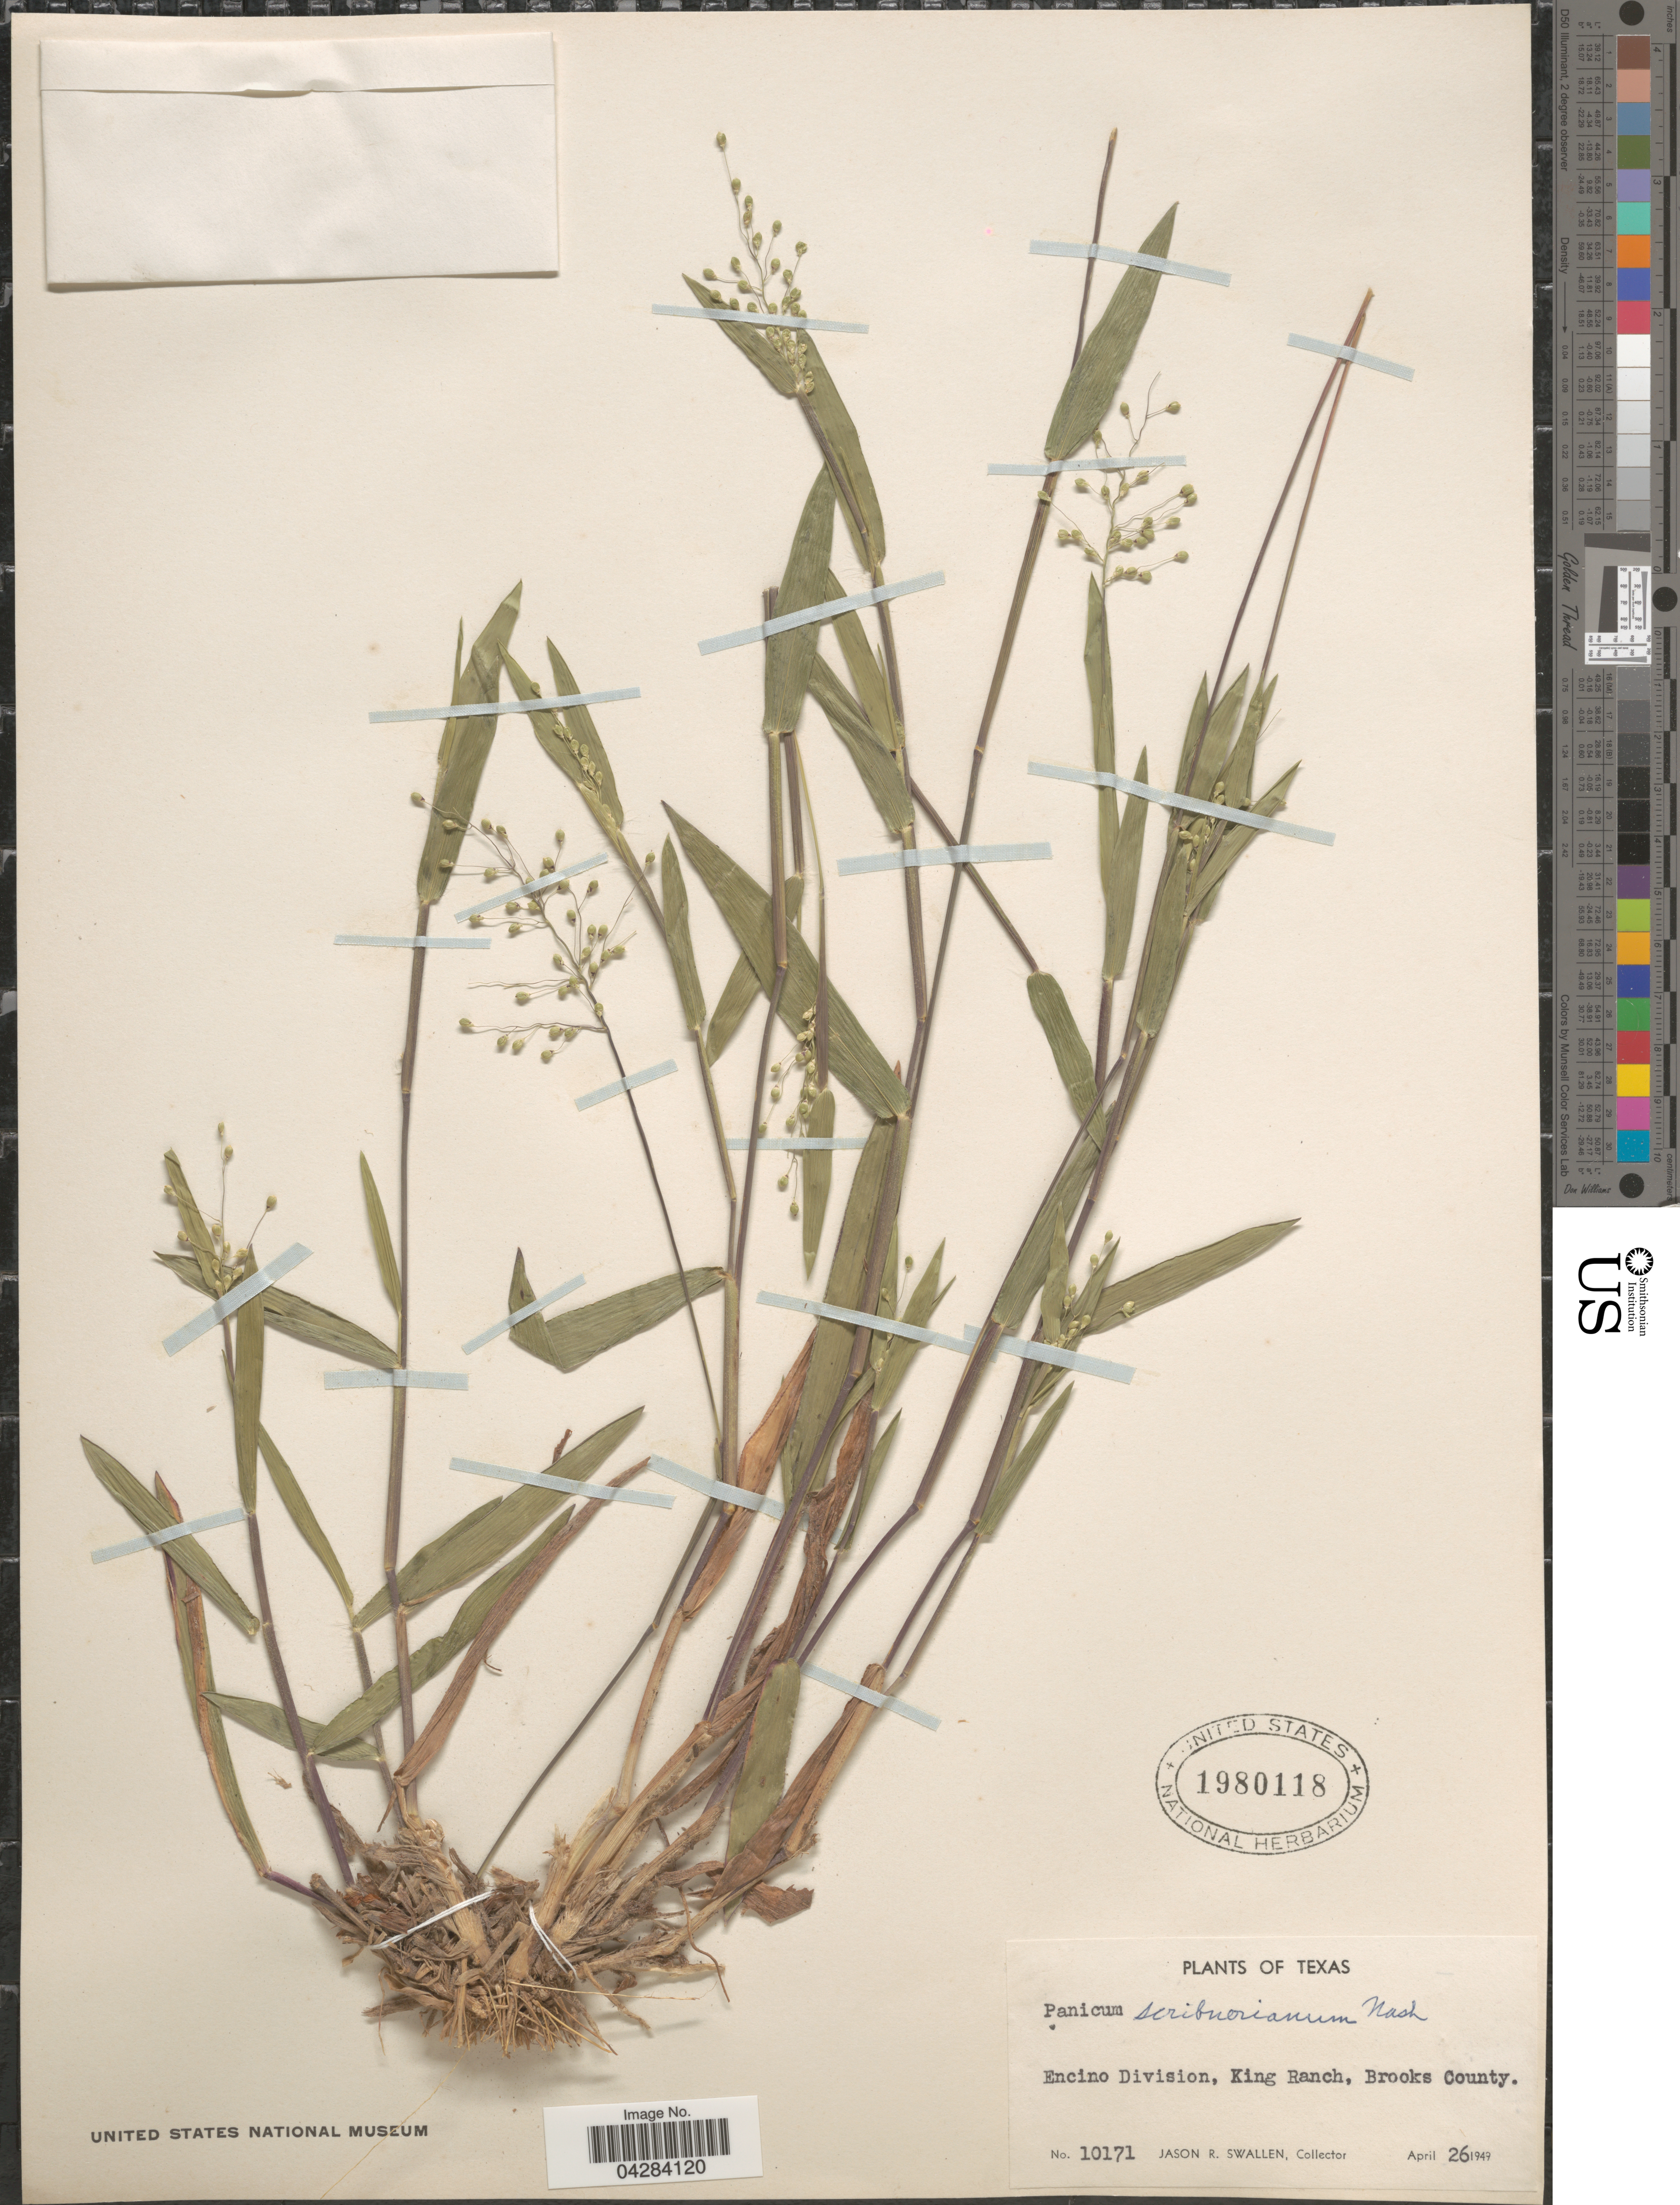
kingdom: Plantae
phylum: Tracheophyta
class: Liliopsida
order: Poales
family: Poaceae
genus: Dichanthelium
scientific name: Dichanthelium oligosanthes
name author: (Schult.) Gould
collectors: J. R. Swallen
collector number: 10171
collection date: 1949-04-26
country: United States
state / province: Texas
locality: Encino Division, King Ranch, Brooks County.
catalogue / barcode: US 1980118